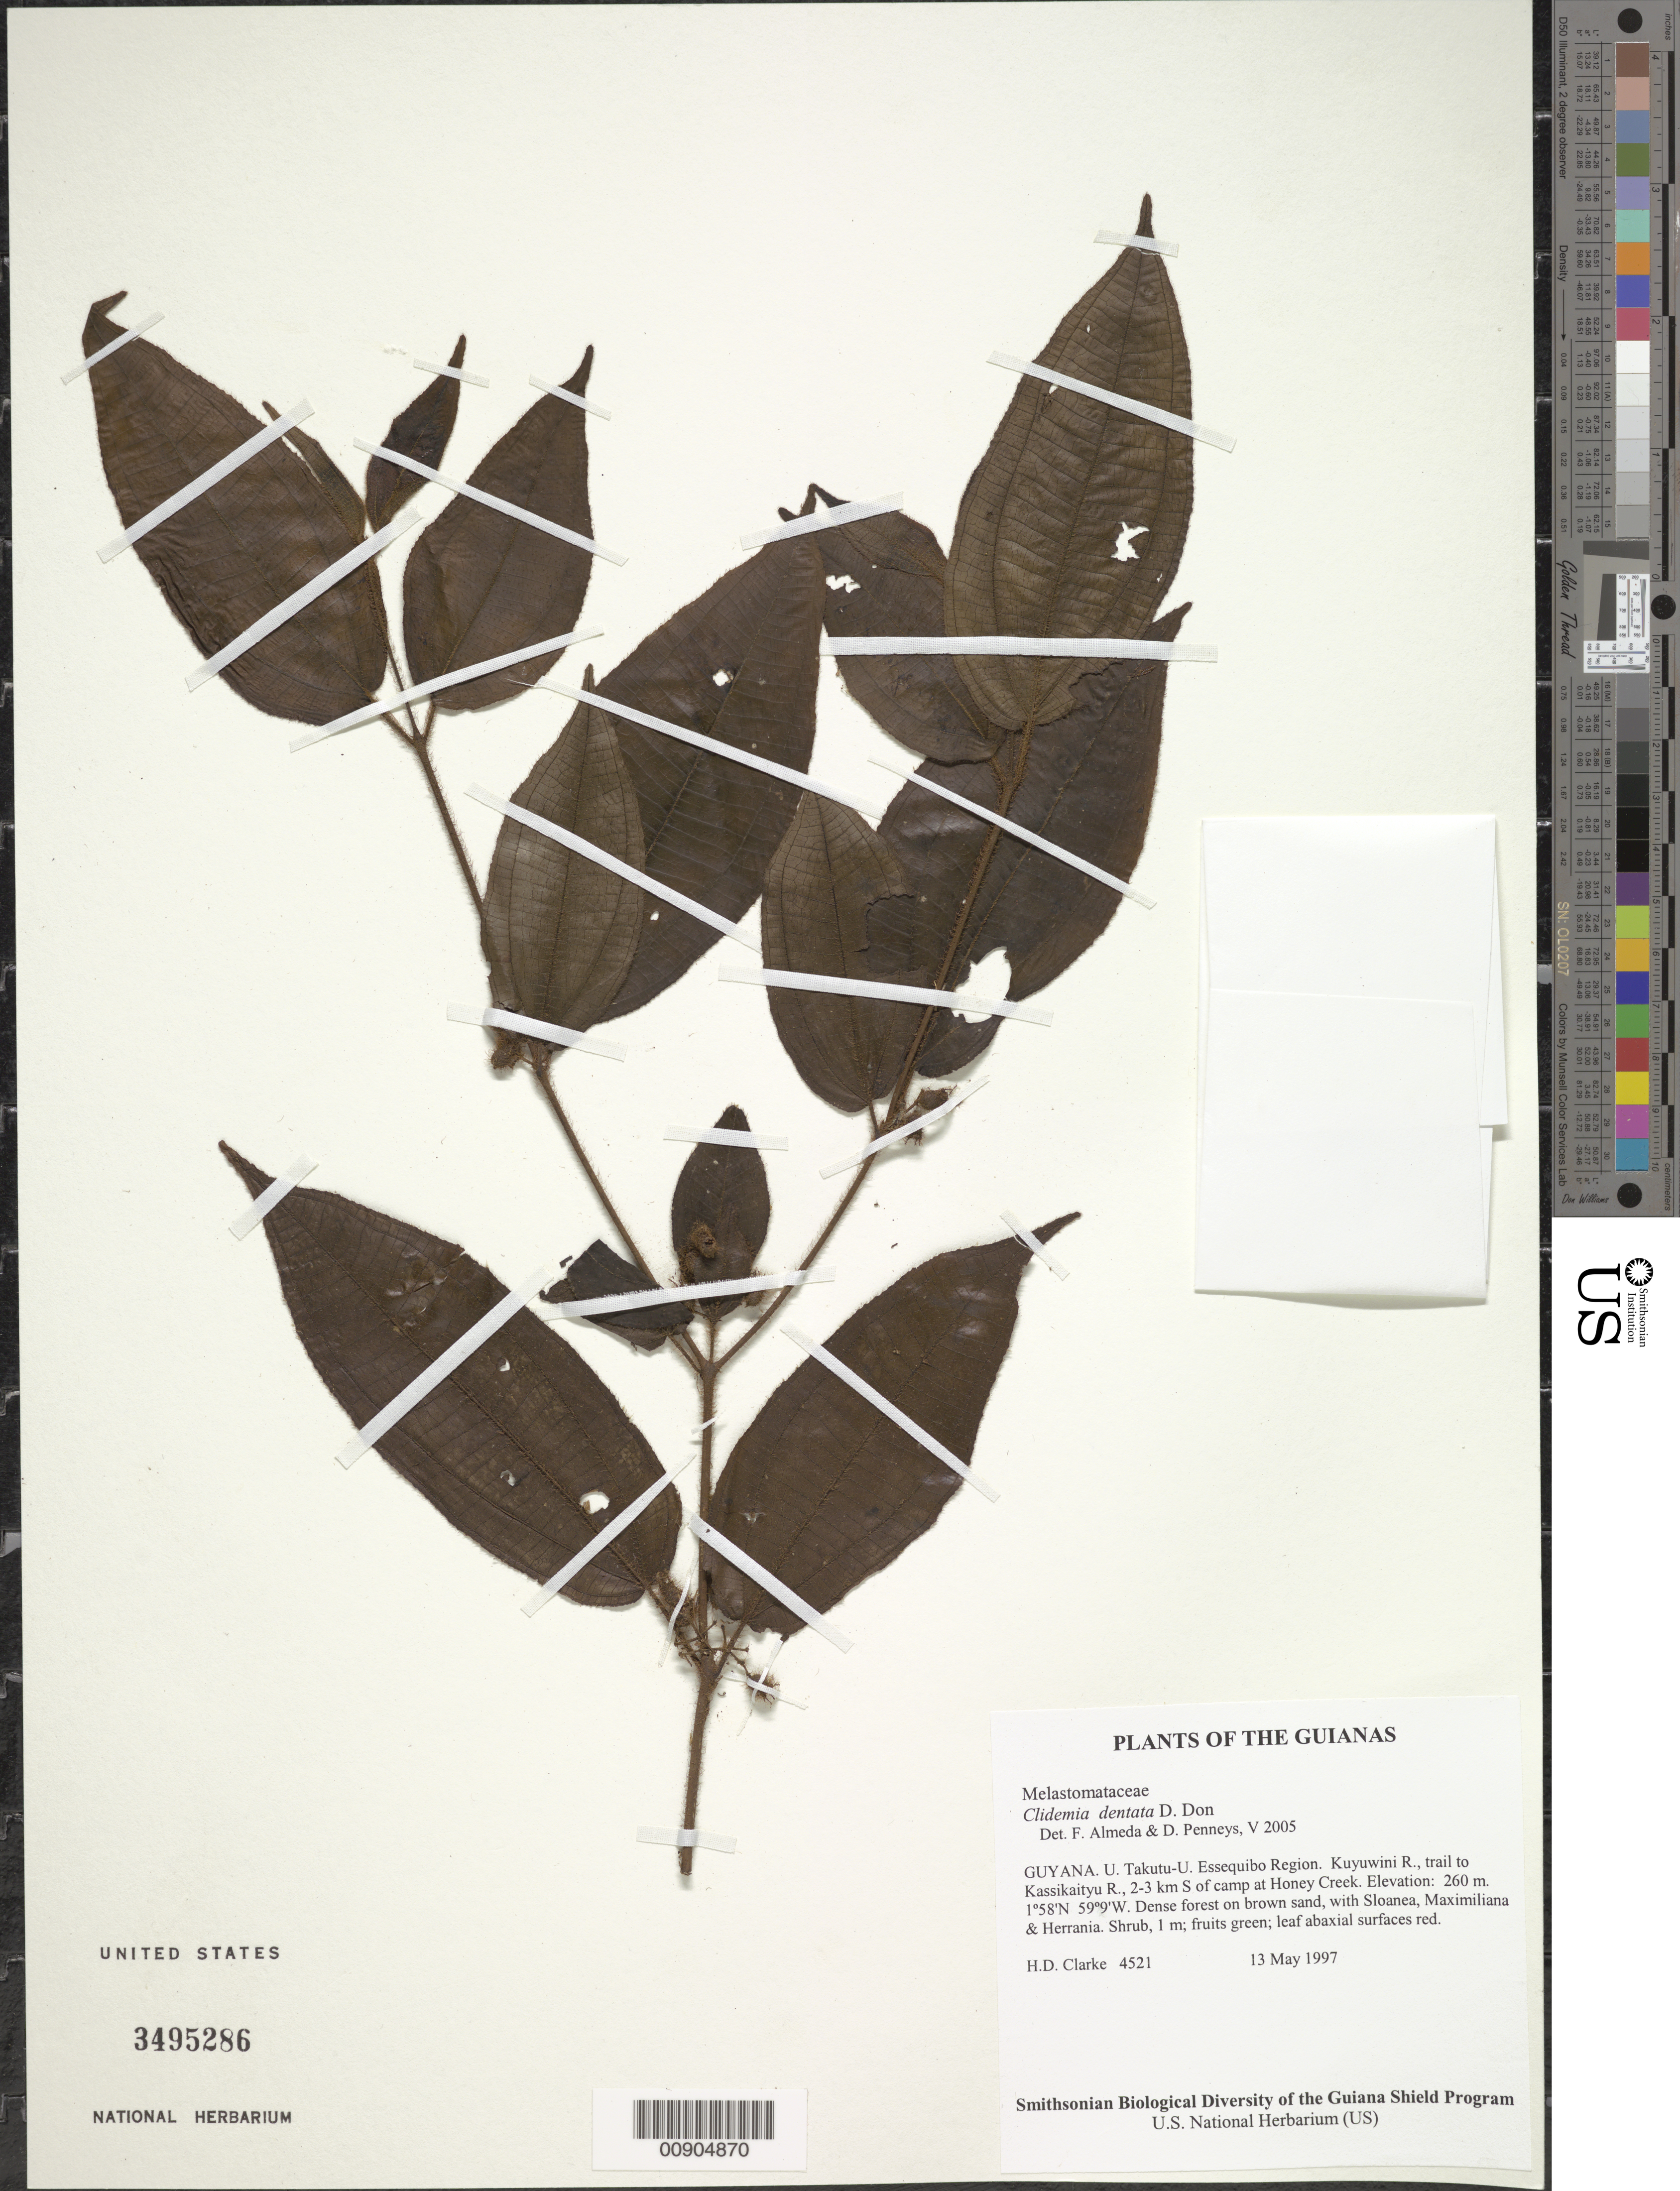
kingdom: Plantae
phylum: Tracheophyta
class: Magnoliopsida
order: Myrtales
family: Melastomataceae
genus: Clidemia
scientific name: Clidemia dentata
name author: D. Don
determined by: Almeda, F.; Penneys, D. S.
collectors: H. D. Clarke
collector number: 4521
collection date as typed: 13 May 1997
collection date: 1997-05-13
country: Guyana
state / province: U. Takutu-U. Essequibo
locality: Kuyuwini R., trail to Kassikaityu R., 2-3 km S of camp at Honey Creek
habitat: Dense forest on brown sand, with Sloanea, Maximiliana & Herrania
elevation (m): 260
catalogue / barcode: US 3495286